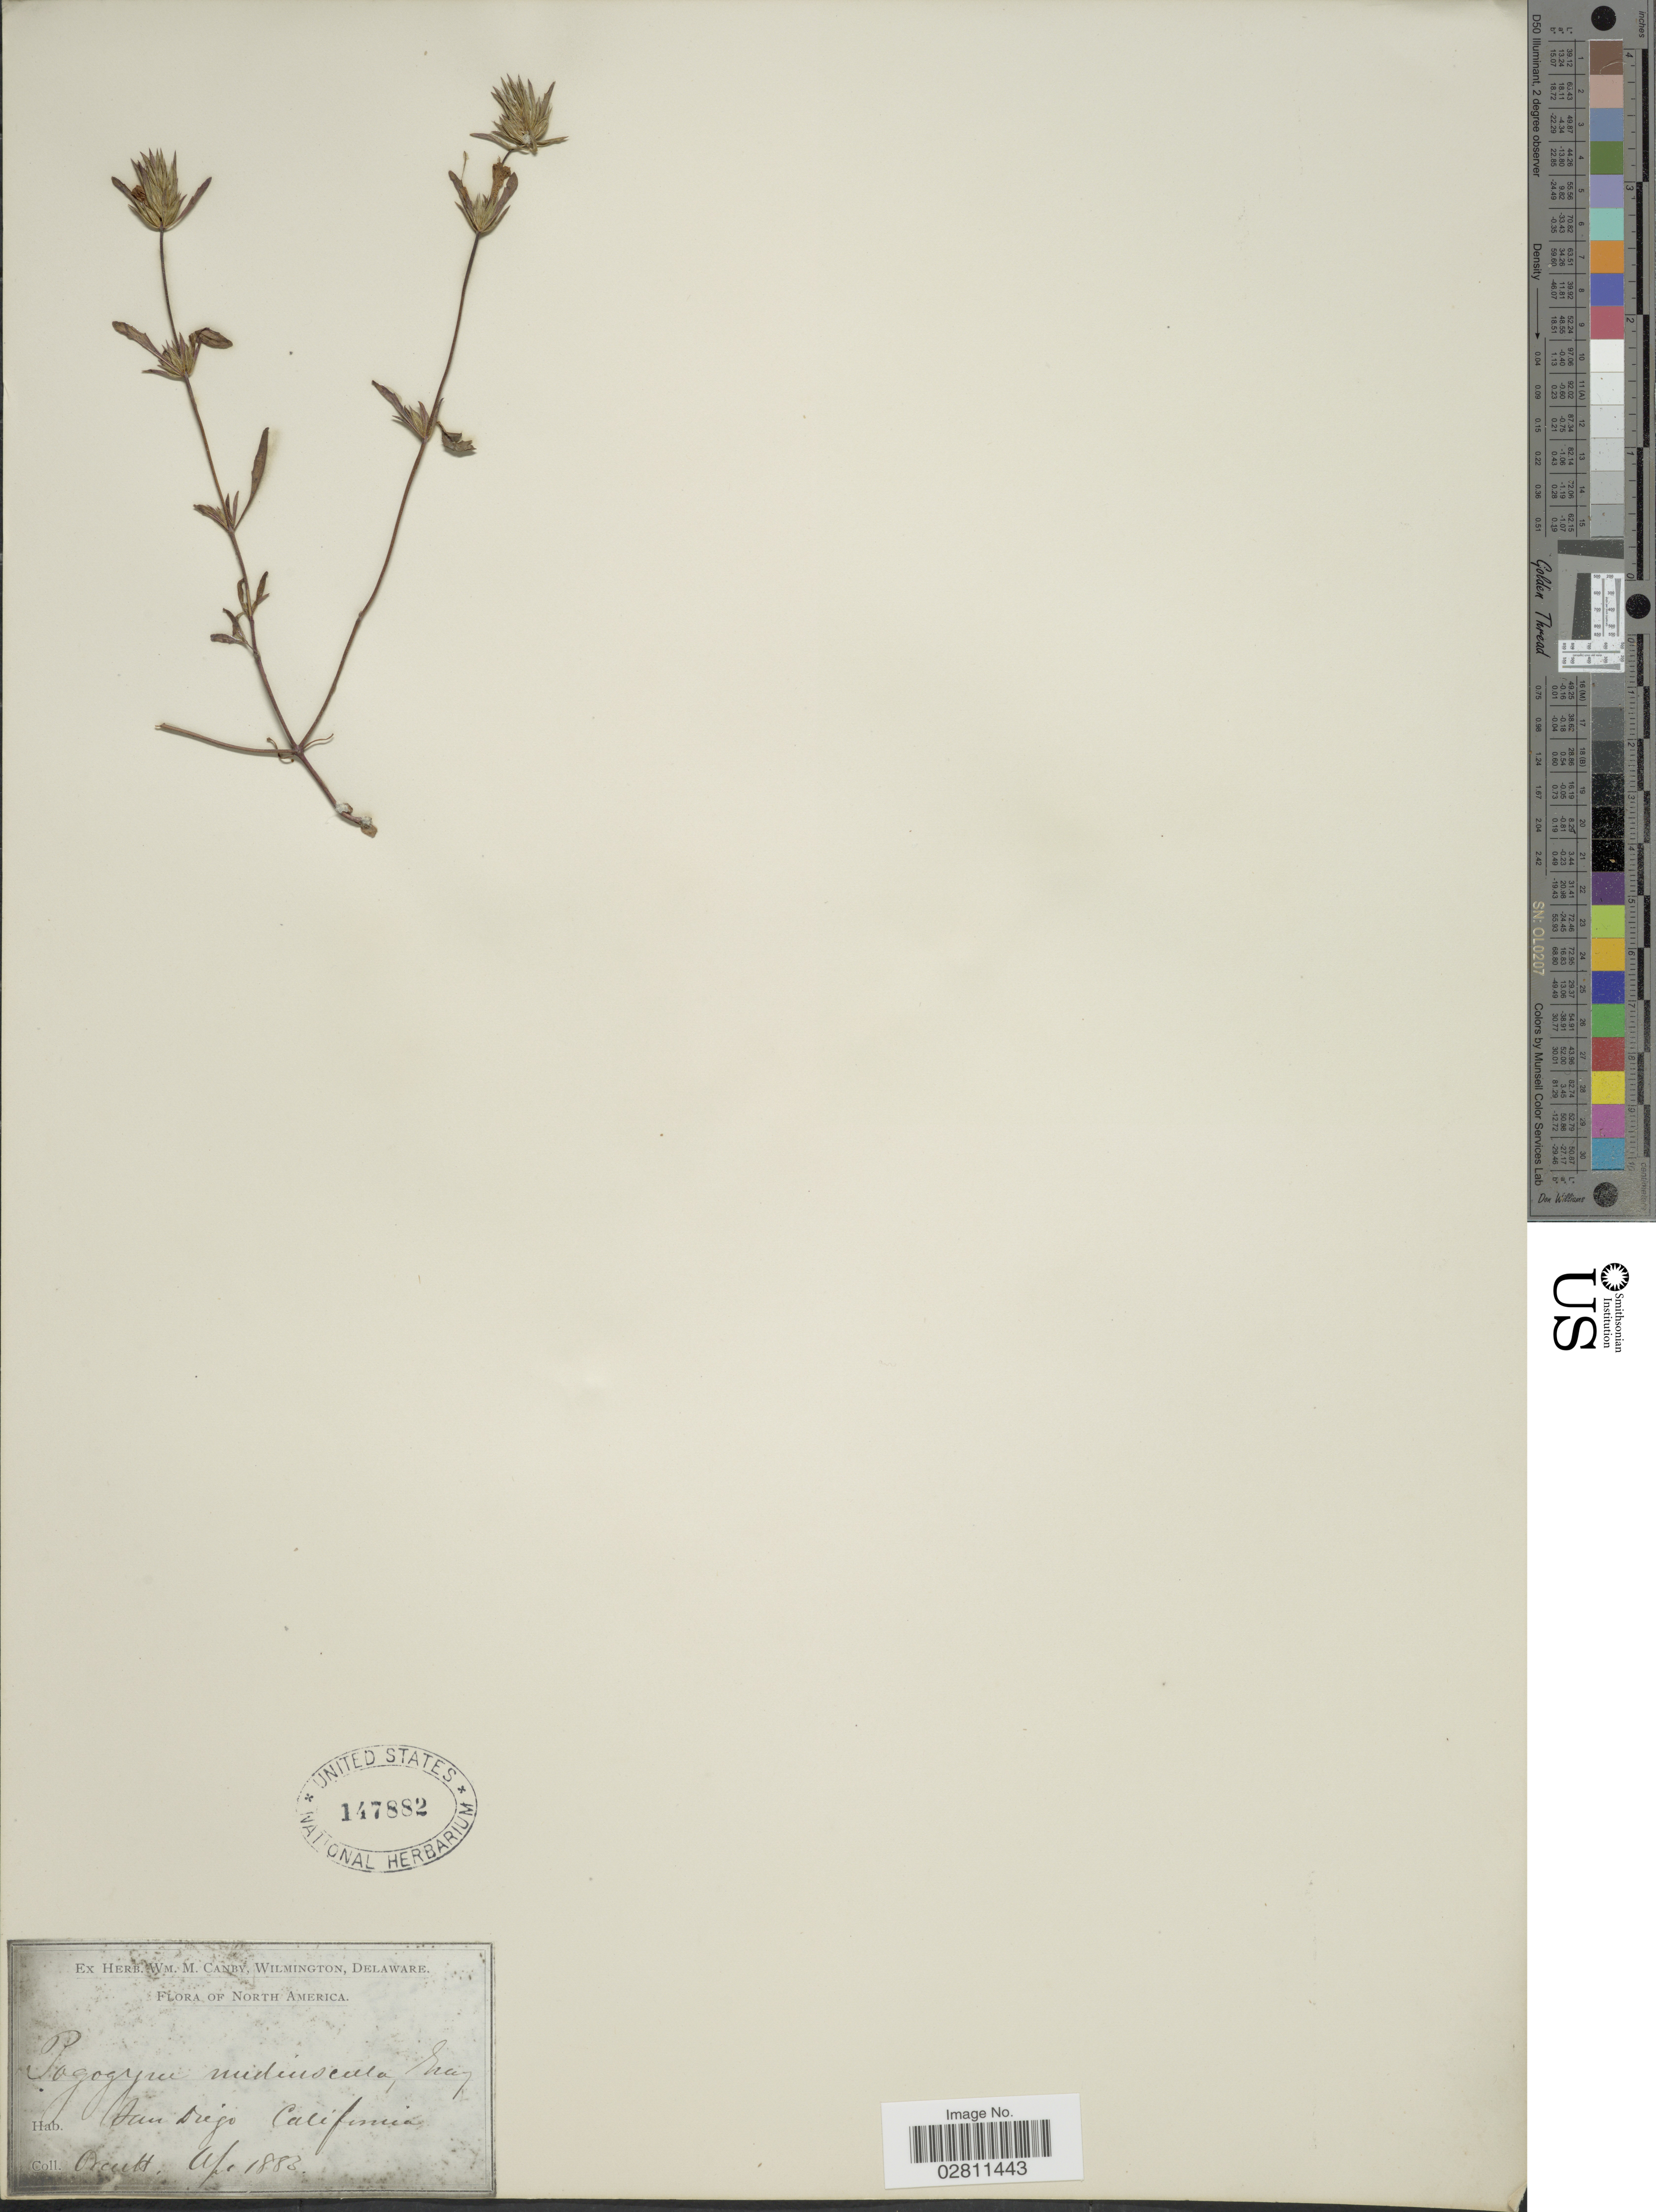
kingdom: Plantae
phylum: Tracheophyta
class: Magnoliopsida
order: Lamiales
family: Lamiaceae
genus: Pogogyne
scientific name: Pogogyne serpylloides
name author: (Torr.) A. Gray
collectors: -- Orcutt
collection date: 1883-04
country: United States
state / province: California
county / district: San Diego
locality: San Diego.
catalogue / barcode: US 147882